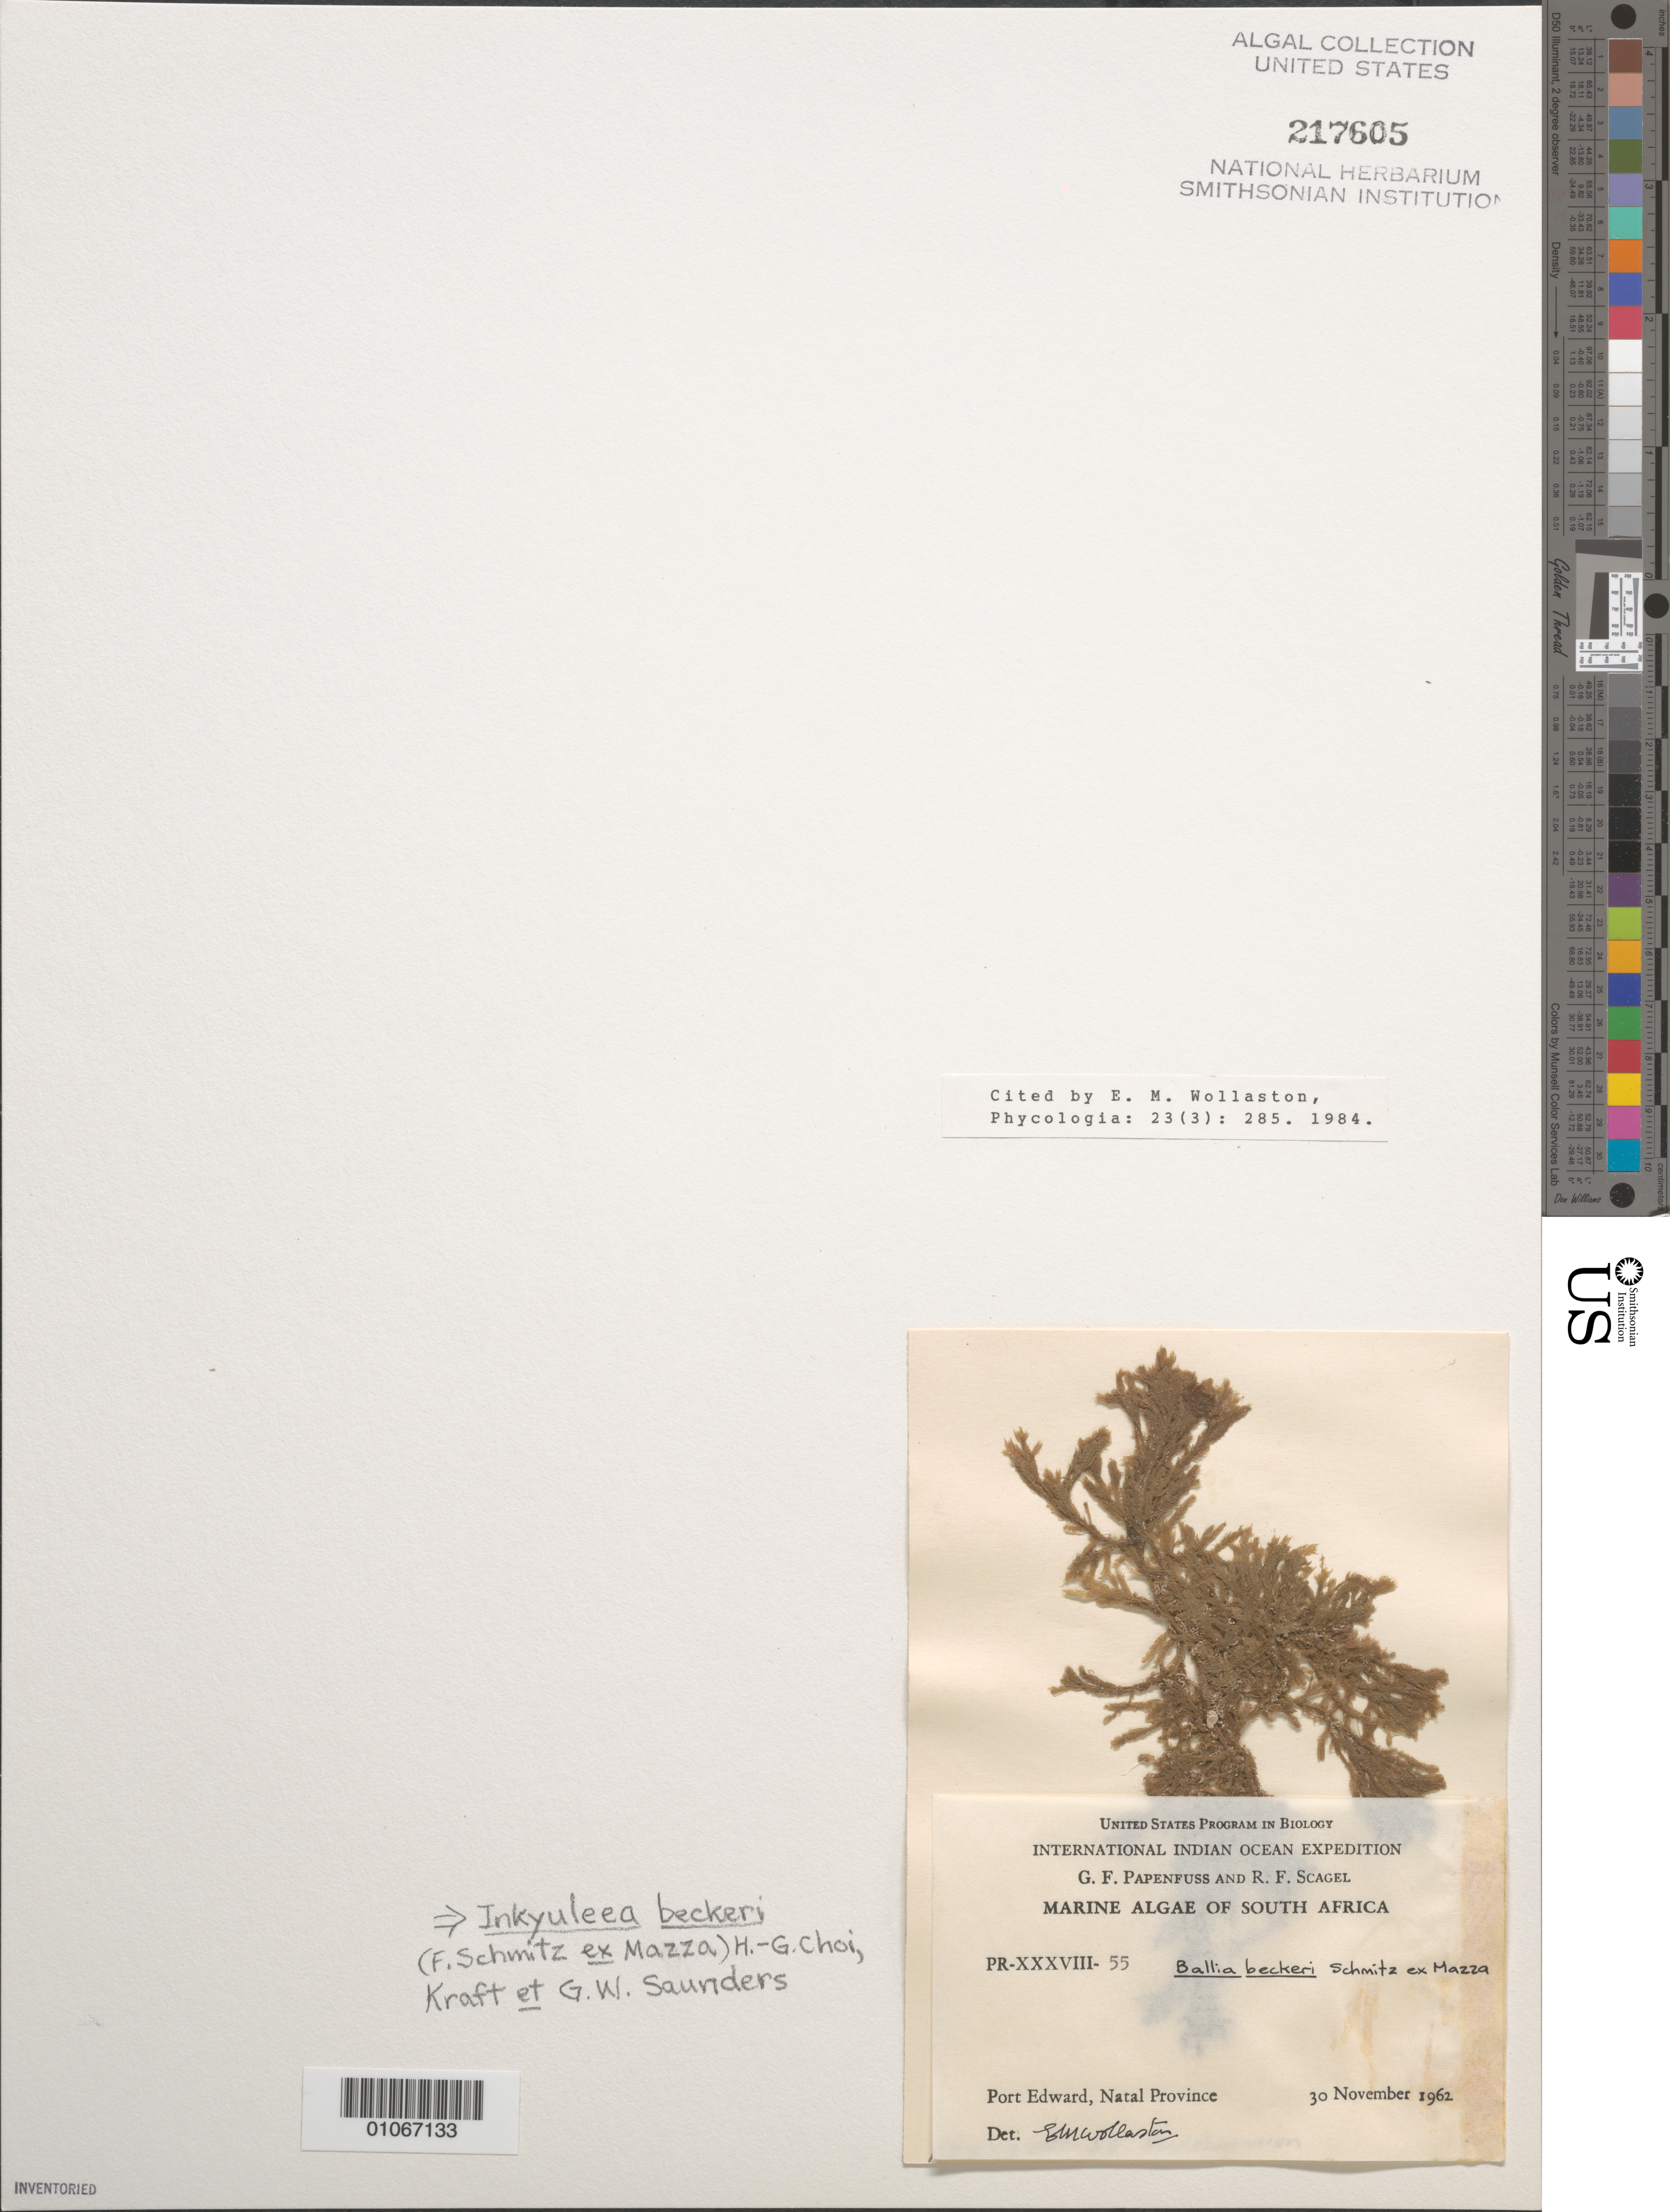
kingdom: Plantae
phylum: Rhodophyta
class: Florideophyceae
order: Ceramiales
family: Inkyuleeaceae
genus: Inkyuleea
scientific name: Inkyuleea beckeri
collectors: G. Papenfuss & R. F. Scagel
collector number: PR-XXXVIII-55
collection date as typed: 30 Nov 1962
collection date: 1962-11-30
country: South Africa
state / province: KwaZulu-Natal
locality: Port Edward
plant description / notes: International Indian Ocean Expedition, 1962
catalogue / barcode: US 217605